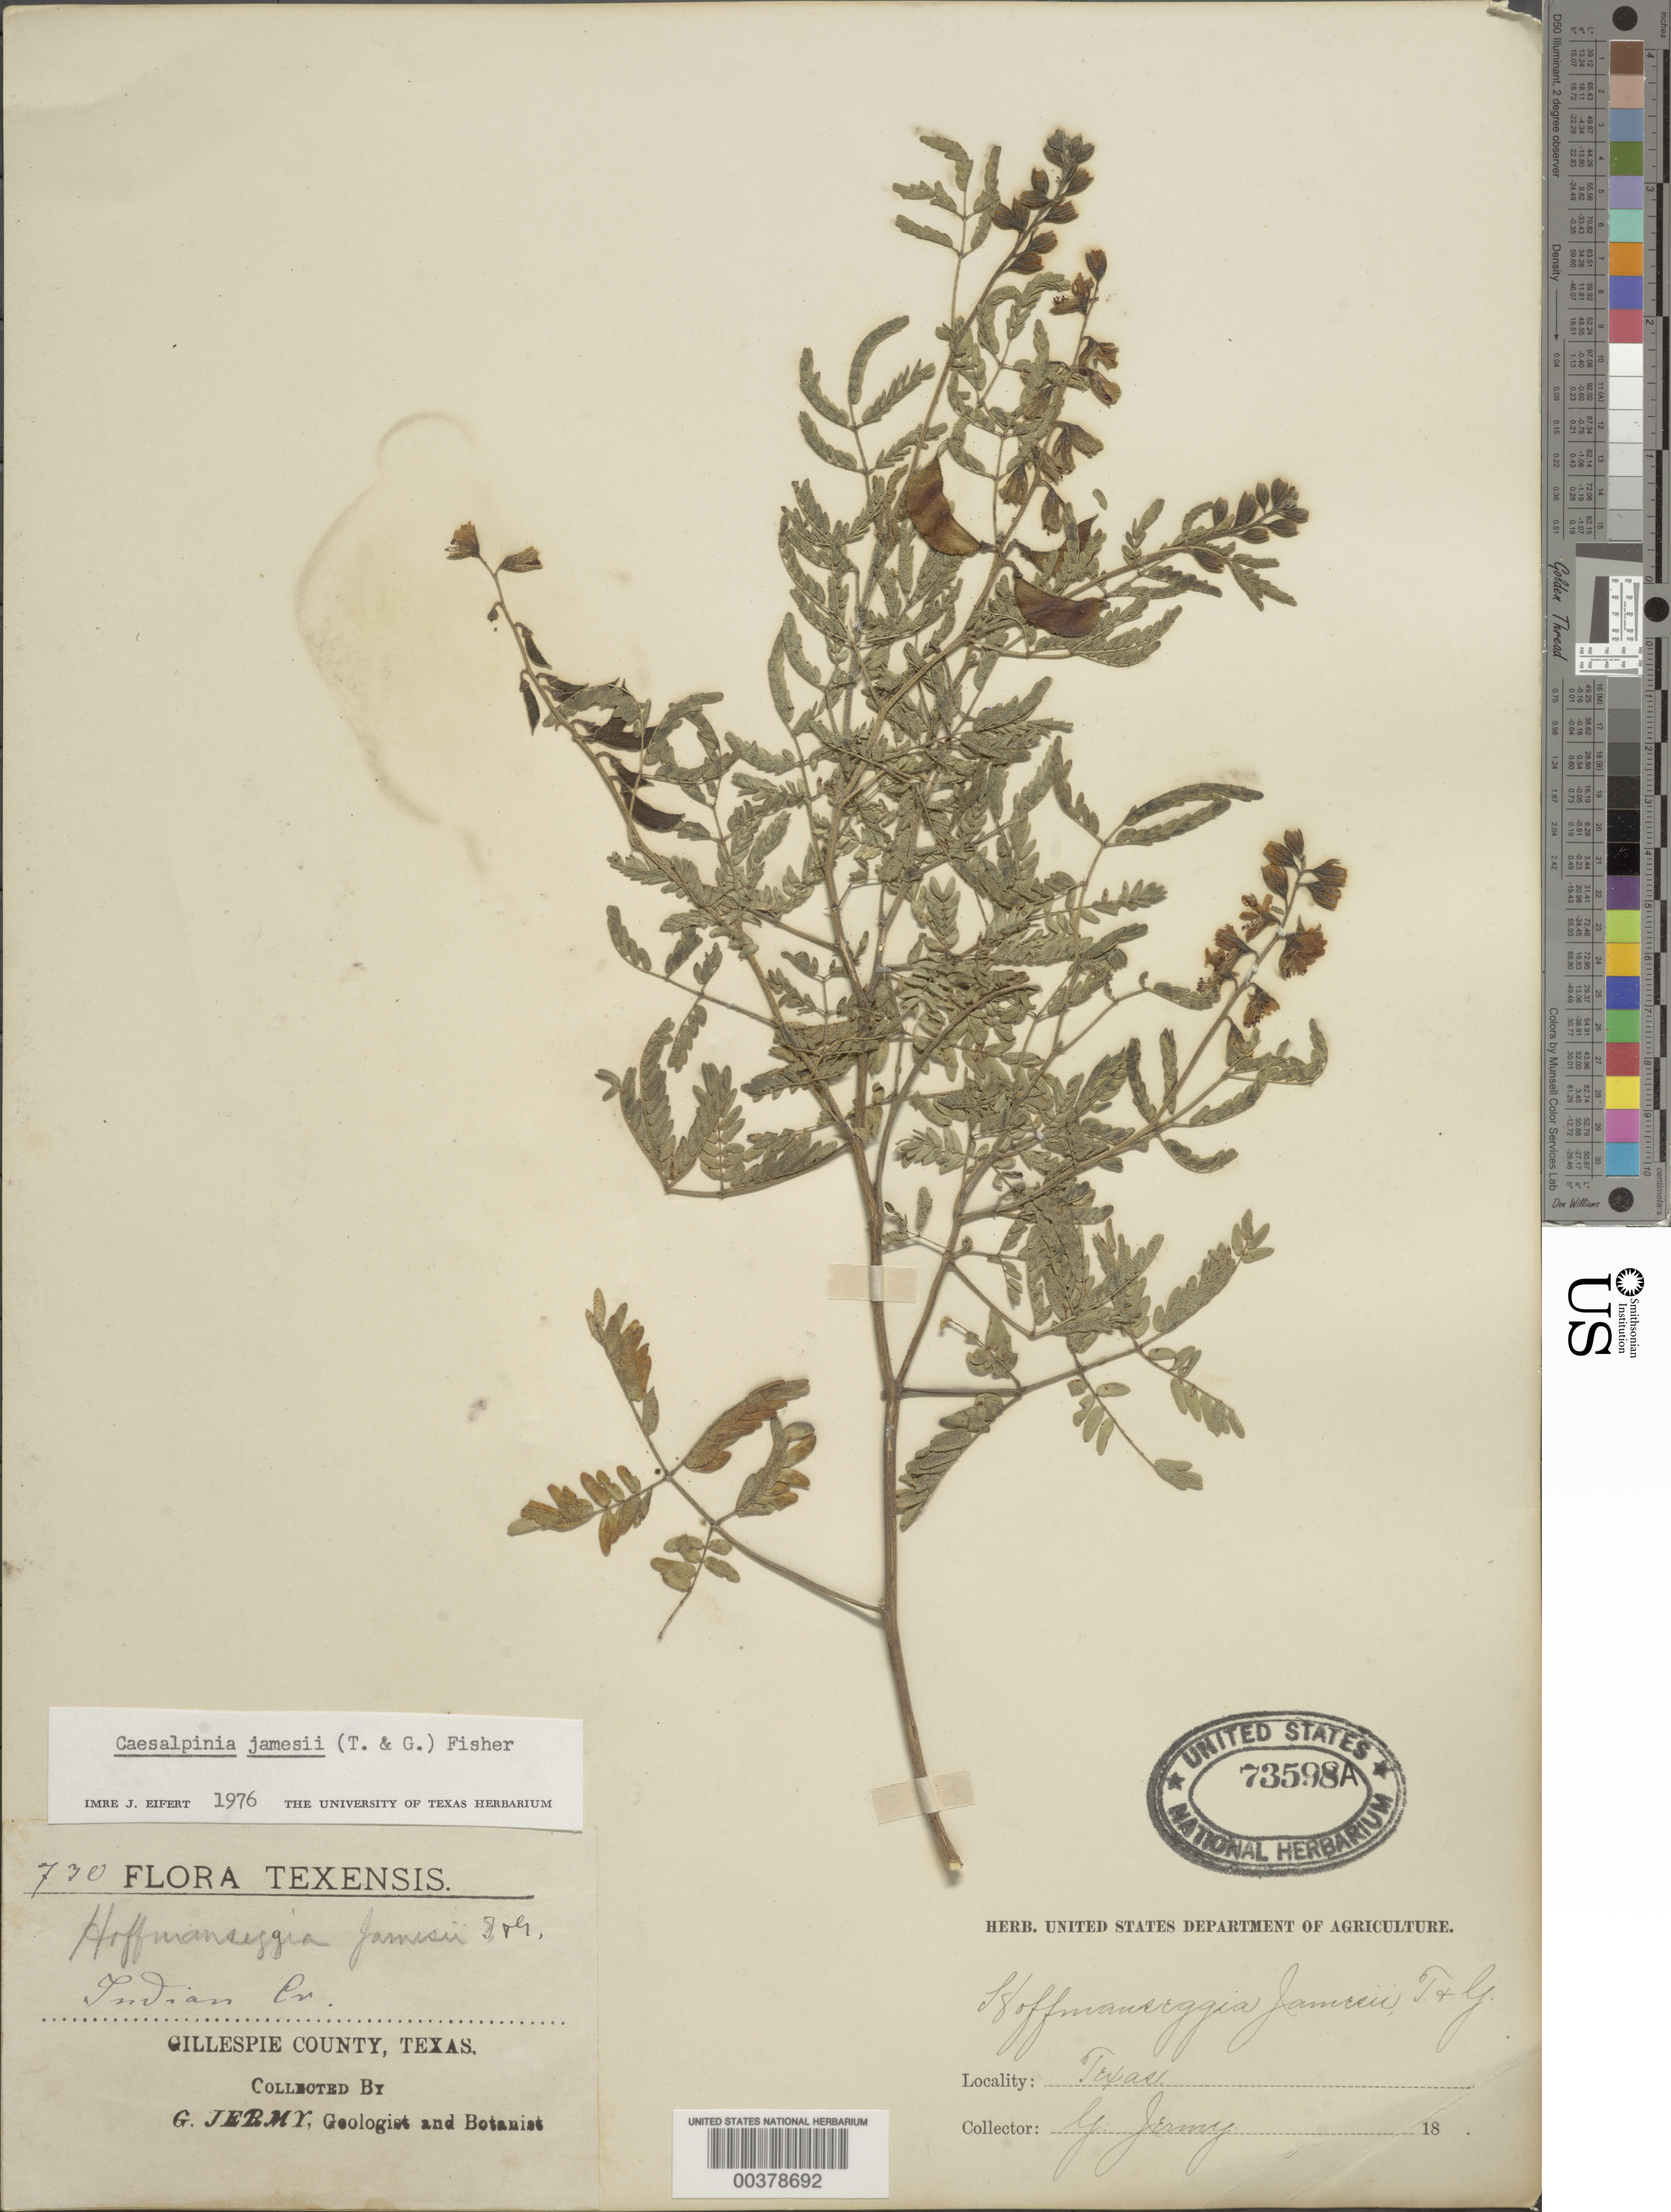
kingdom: Plantae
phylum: Tracheophyta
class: Magnoliopsida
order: Fabales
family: Fabaceae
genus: Pomaria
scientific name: Pomaria jamesii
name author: (Torr. & A. Gray) Walp.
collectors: G. Jermy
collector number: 730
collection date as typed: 18--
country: United States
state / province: Texas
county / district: Gillespie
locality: Indian cr.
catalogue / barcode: US 73598A